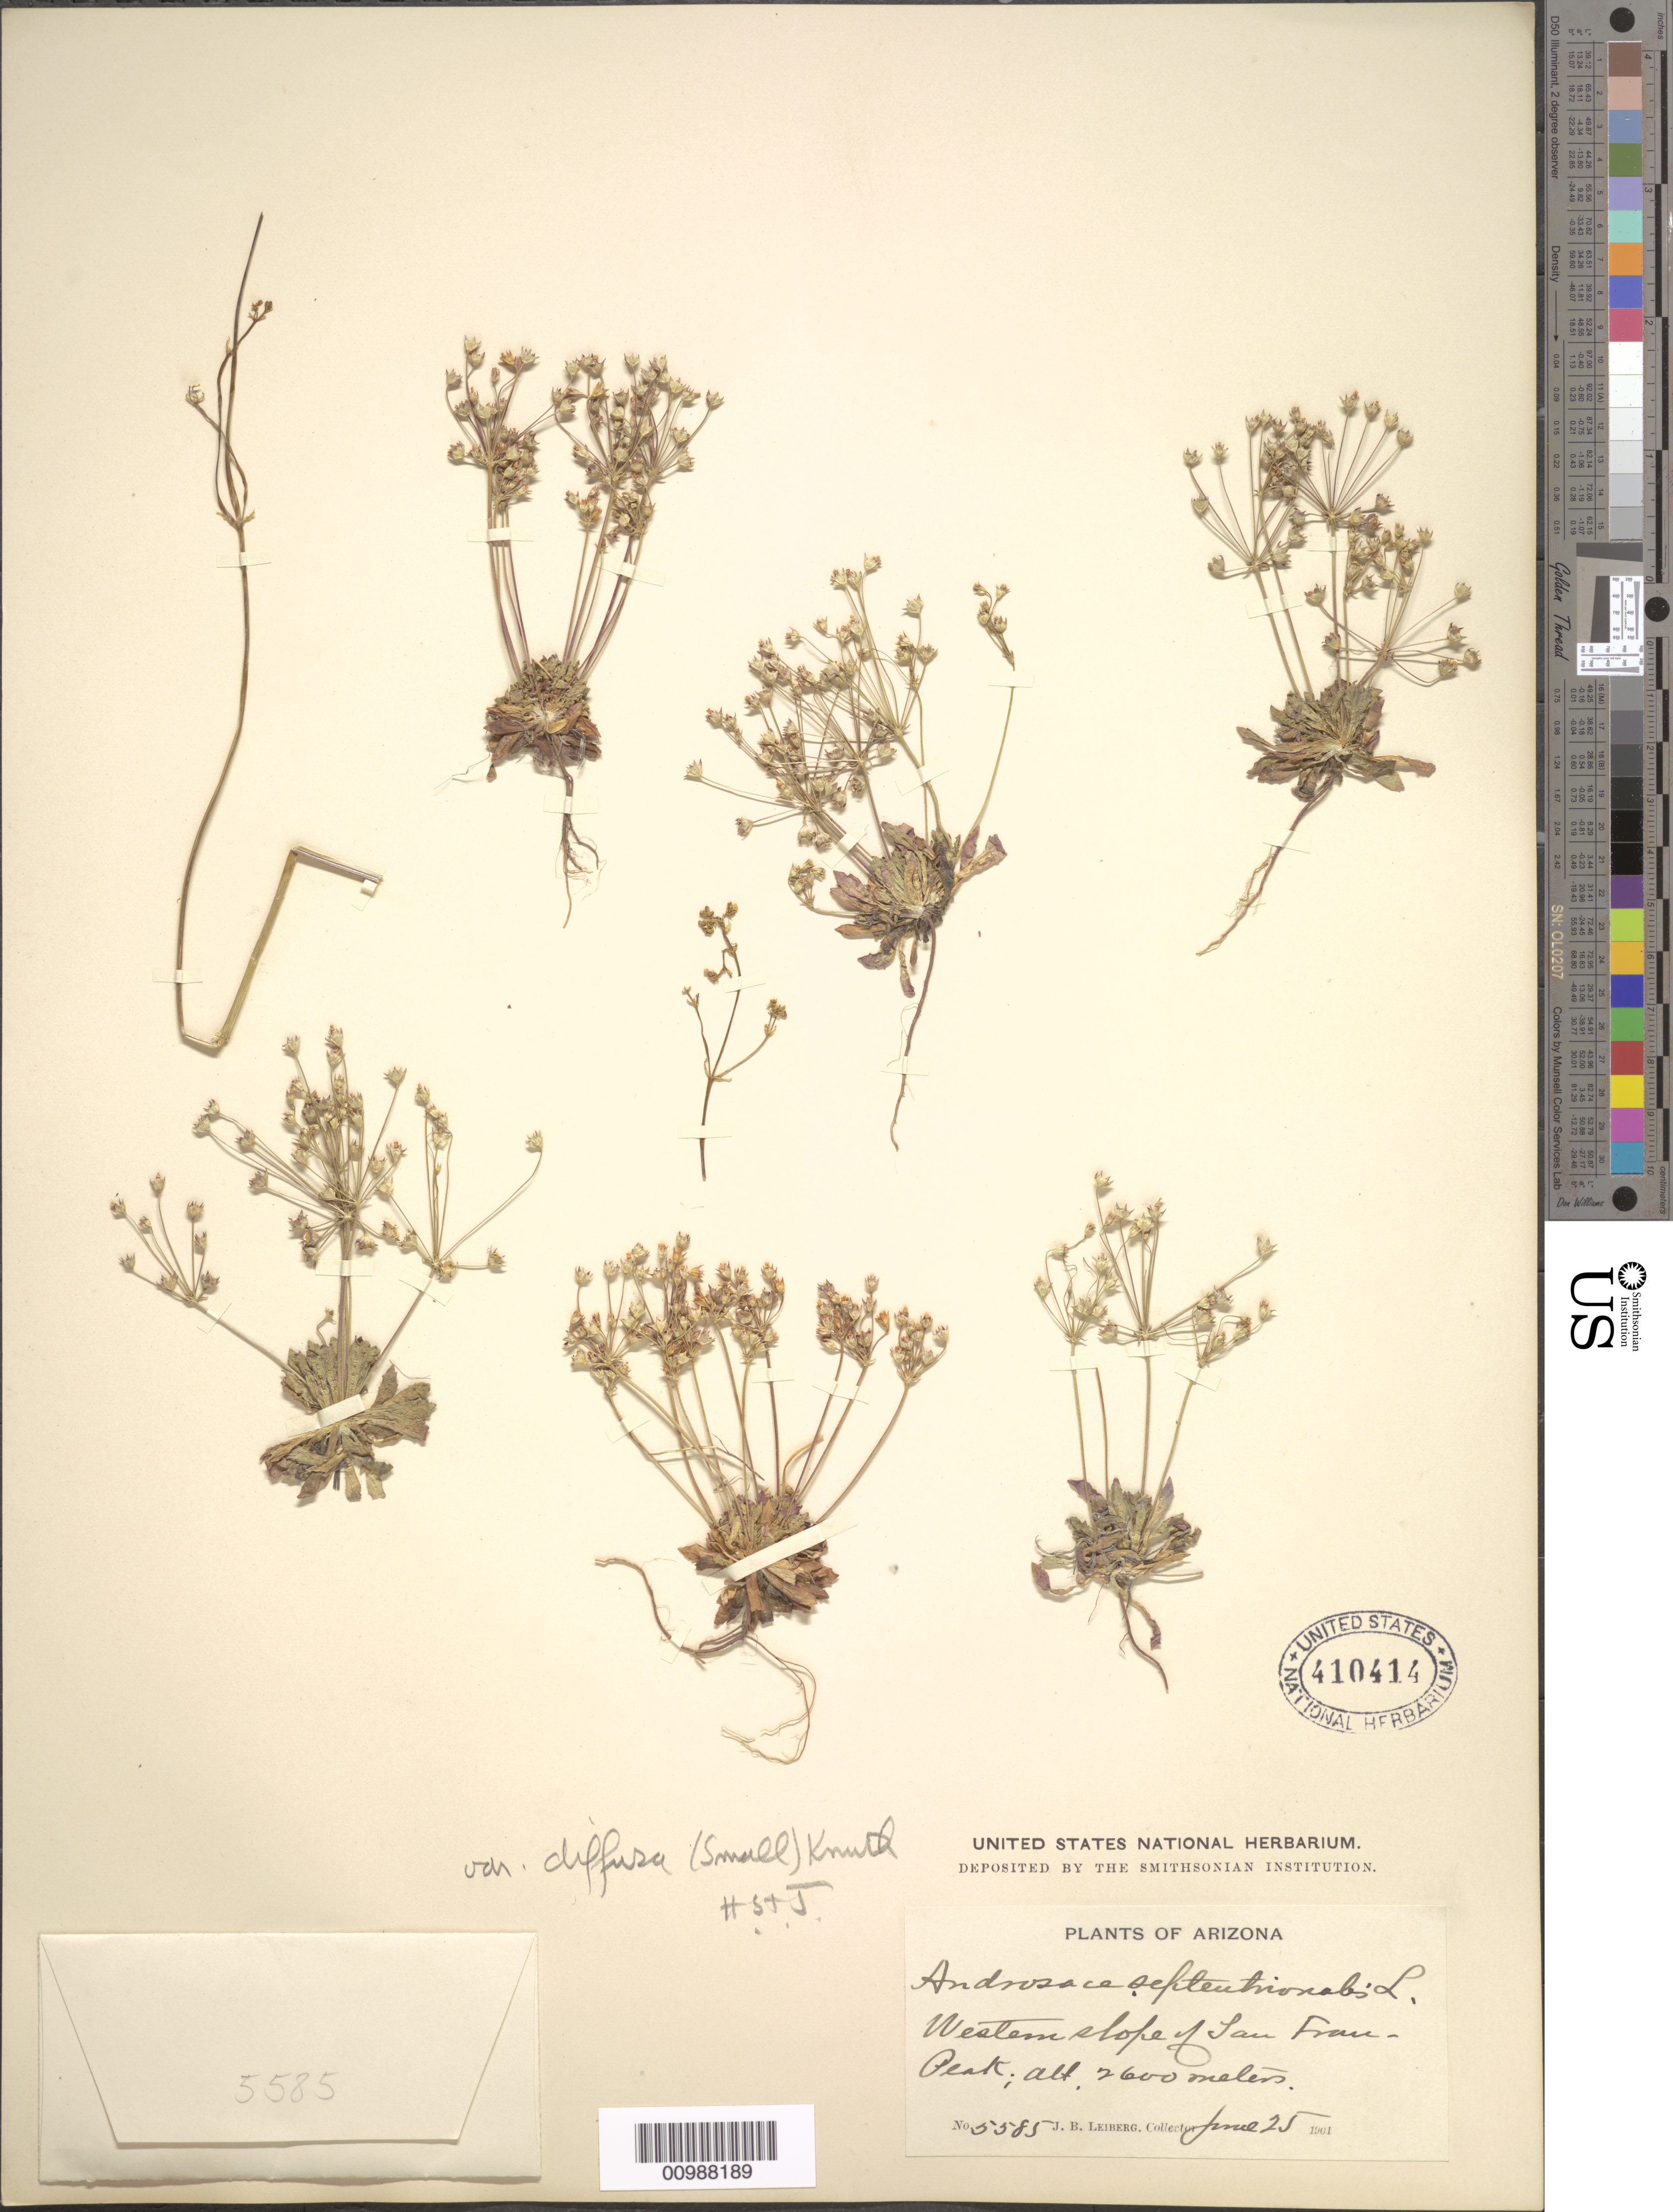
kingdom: Plantae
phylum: Tracheophyta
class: Magnoliopsida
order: Ericales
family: Primulaceae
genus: Androsace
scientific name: Androsace septentrionalis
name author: L.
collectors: J. Leiberg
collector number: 5585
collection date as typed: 25 Jun 1901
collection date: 1901-06-25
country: United States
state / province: Arizona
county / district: Coconino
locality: Western slope of San Francisco Peak.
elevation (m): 2600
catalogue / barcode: US 410414